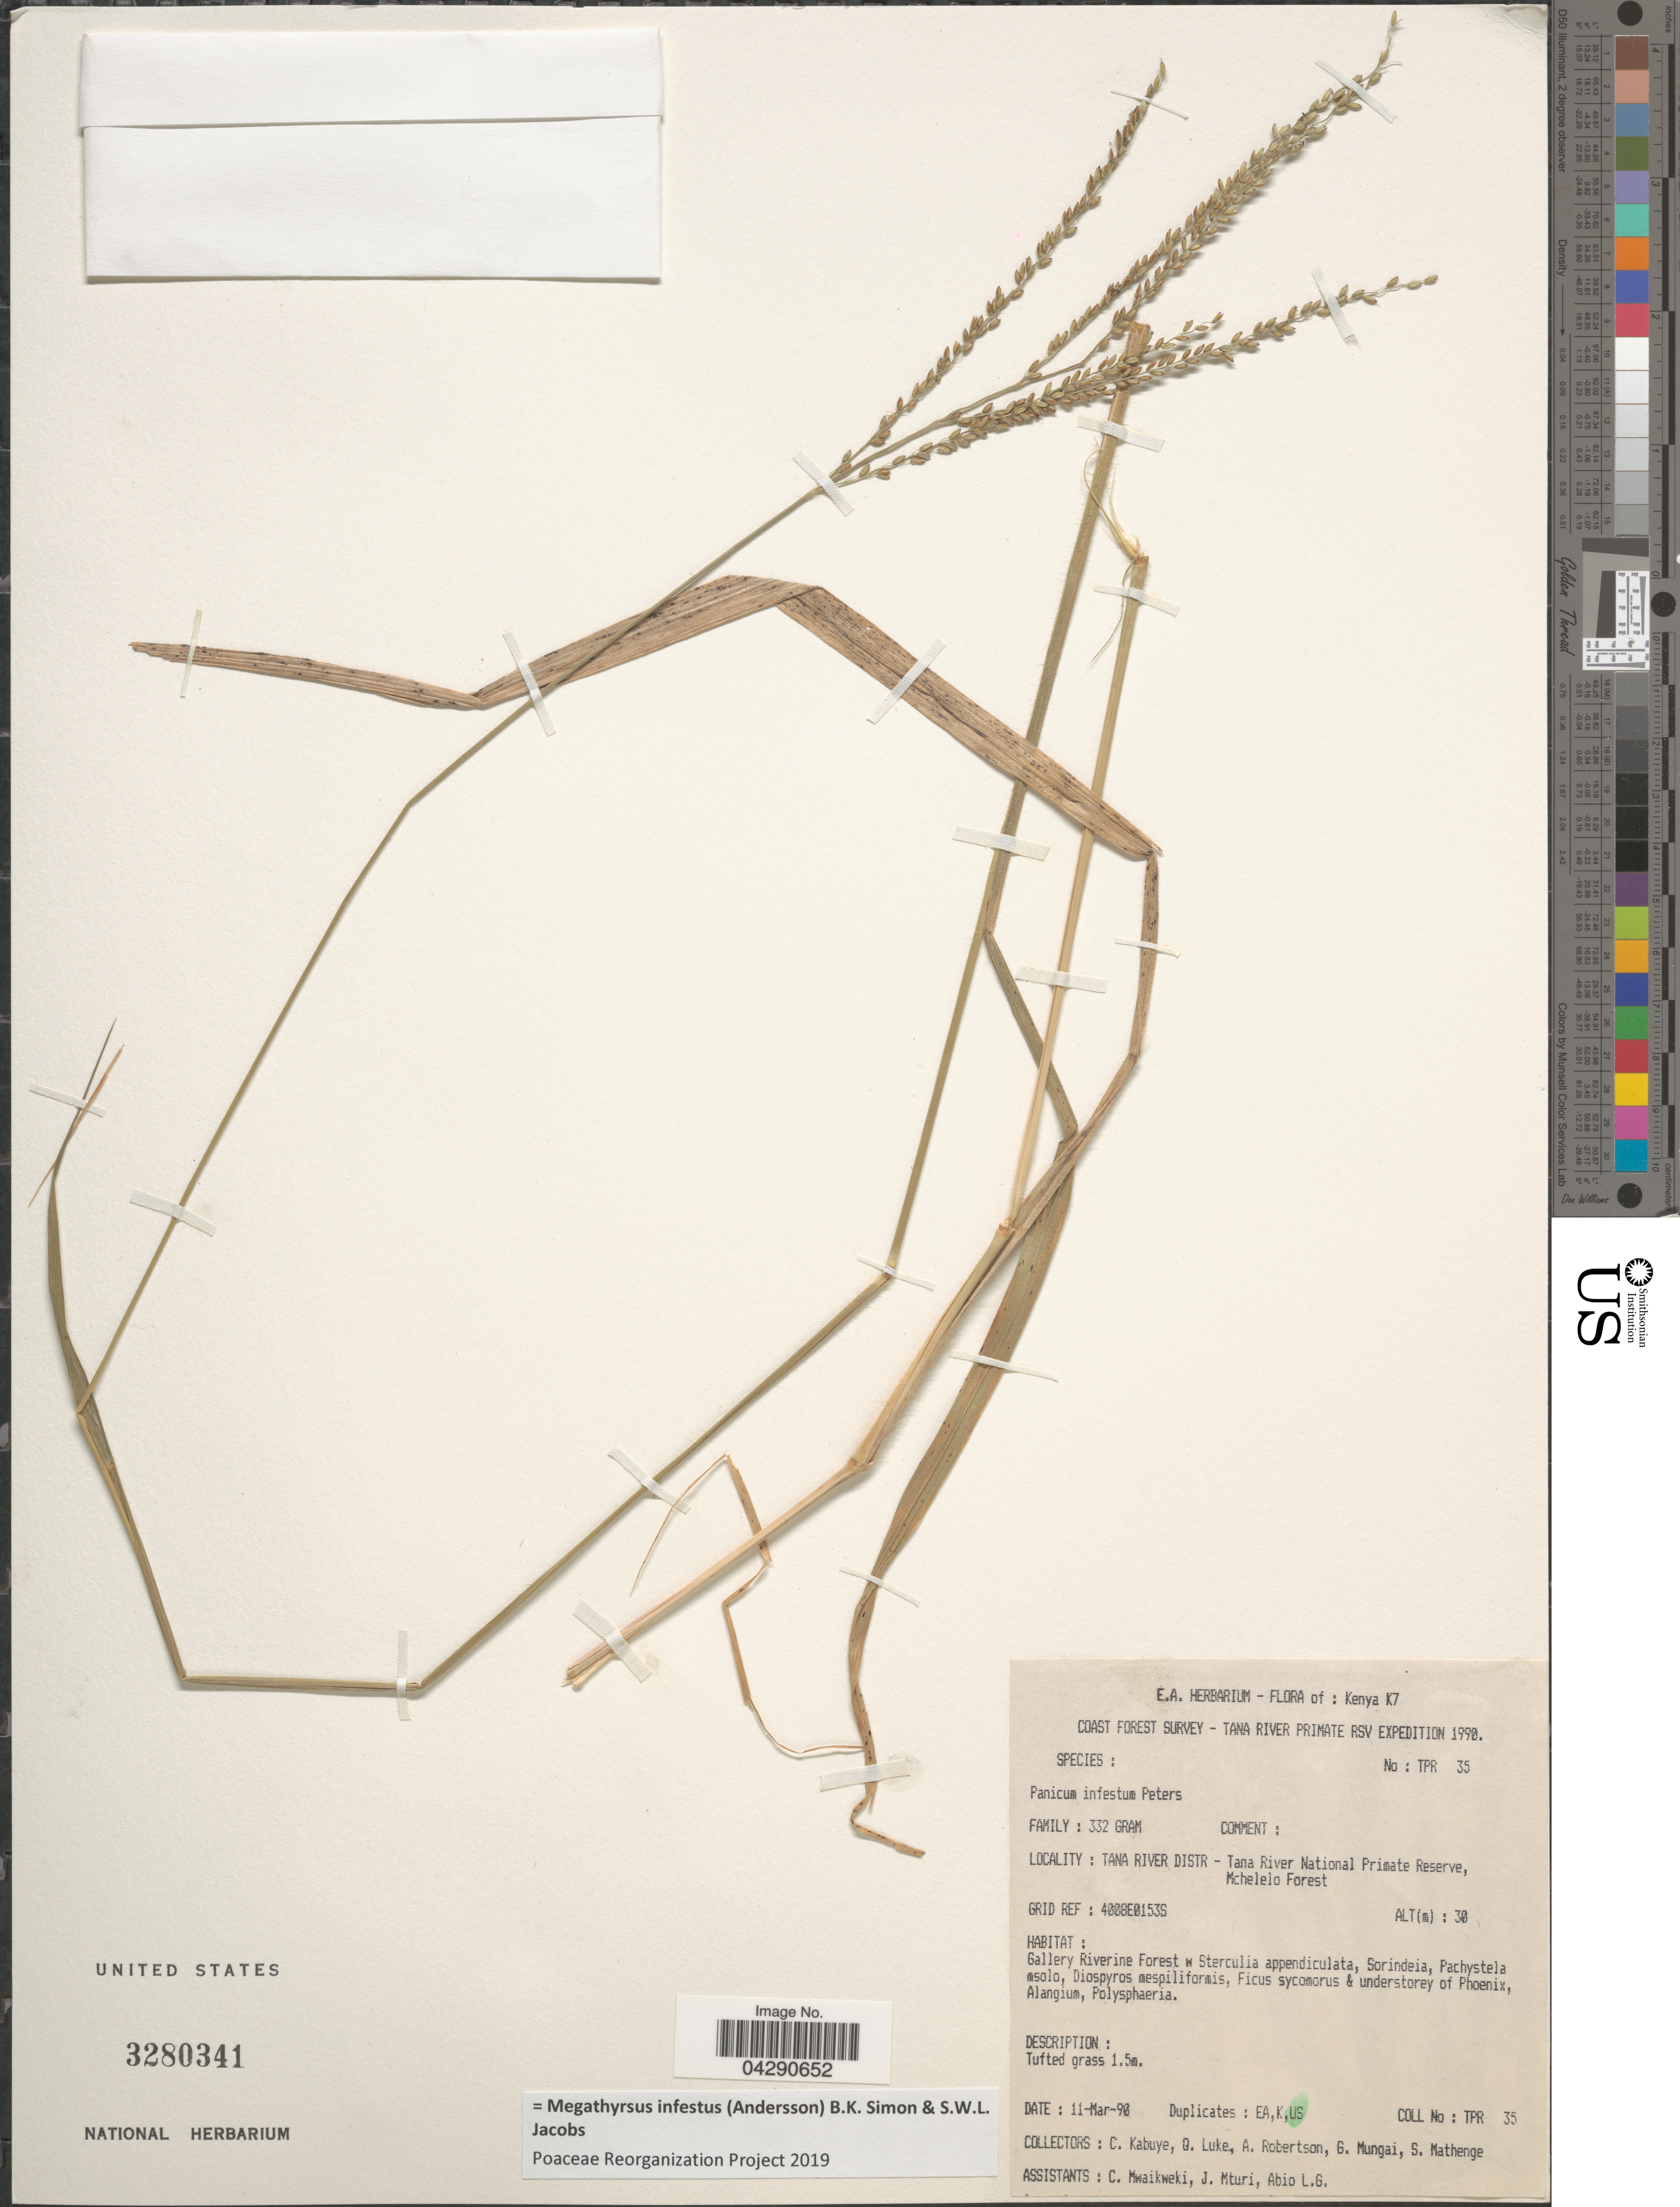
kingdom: Plantae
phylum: Tracheophyta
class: Liliopsida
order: Poales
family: Poaceae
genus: Megathyrsus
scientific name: Megathyrsus infestus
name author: (Peters) B.K. Simon & S.W.L. Jacobs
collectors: C. Kabuye, Q. Luke, A. Robertson, G. Mungai & et al.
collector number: TPR 35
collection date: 1990-03-11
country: Kenya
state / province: Tana River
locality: K7. Coast Forest Survey - Tana River Primate RSV Expedition 1990. Tana River Distr - Tana River National Primate Reserve, Mchelelo Forest. Grid Ref: 4008E0153S. Gallery Riverine Forest.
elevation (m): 30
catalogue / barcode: US 3280341